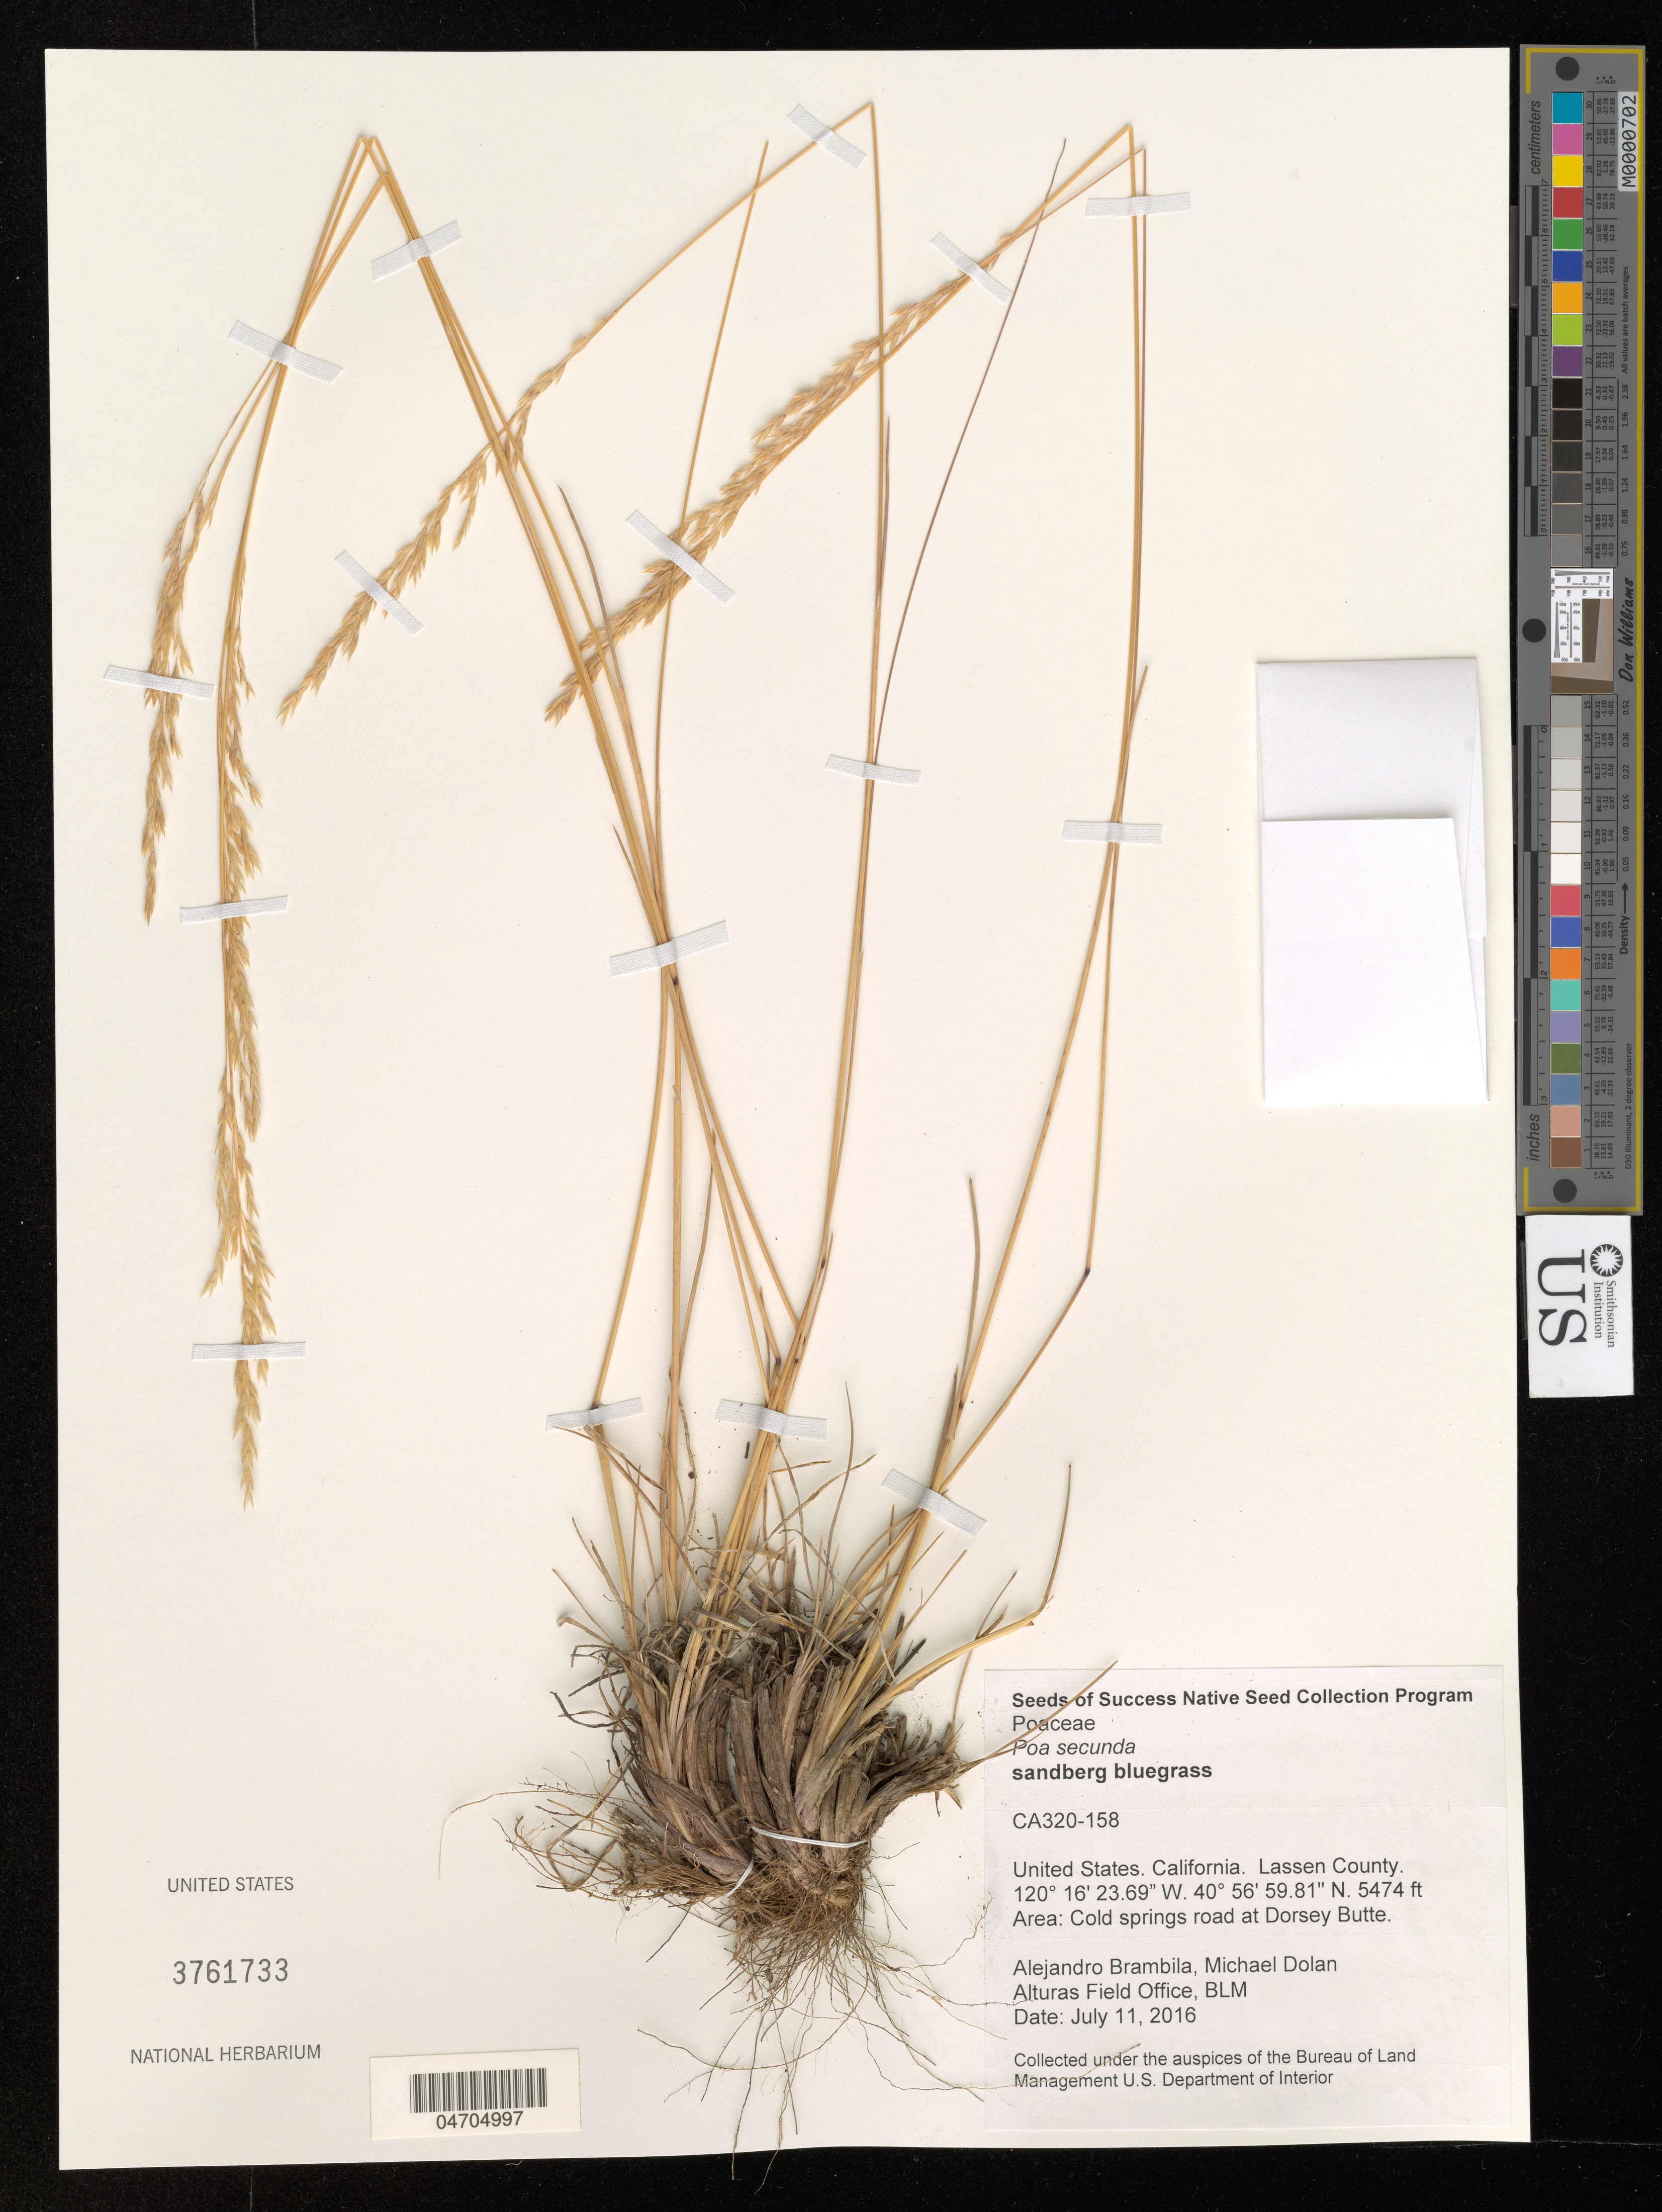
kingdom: Plantae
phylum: Tracheophyta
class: Liliopsida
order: Poales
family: Poaceae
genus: Poa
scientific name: Poa secunda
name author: J. Presl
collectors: A. Brambila & M. Dolan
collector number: CA320-158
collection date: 2016-07-11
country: United States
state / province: California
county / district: Lassen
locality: Lassen County. Area: Cold springs road at Dorsey Butte.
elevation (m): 1668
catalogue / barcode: US 3761733